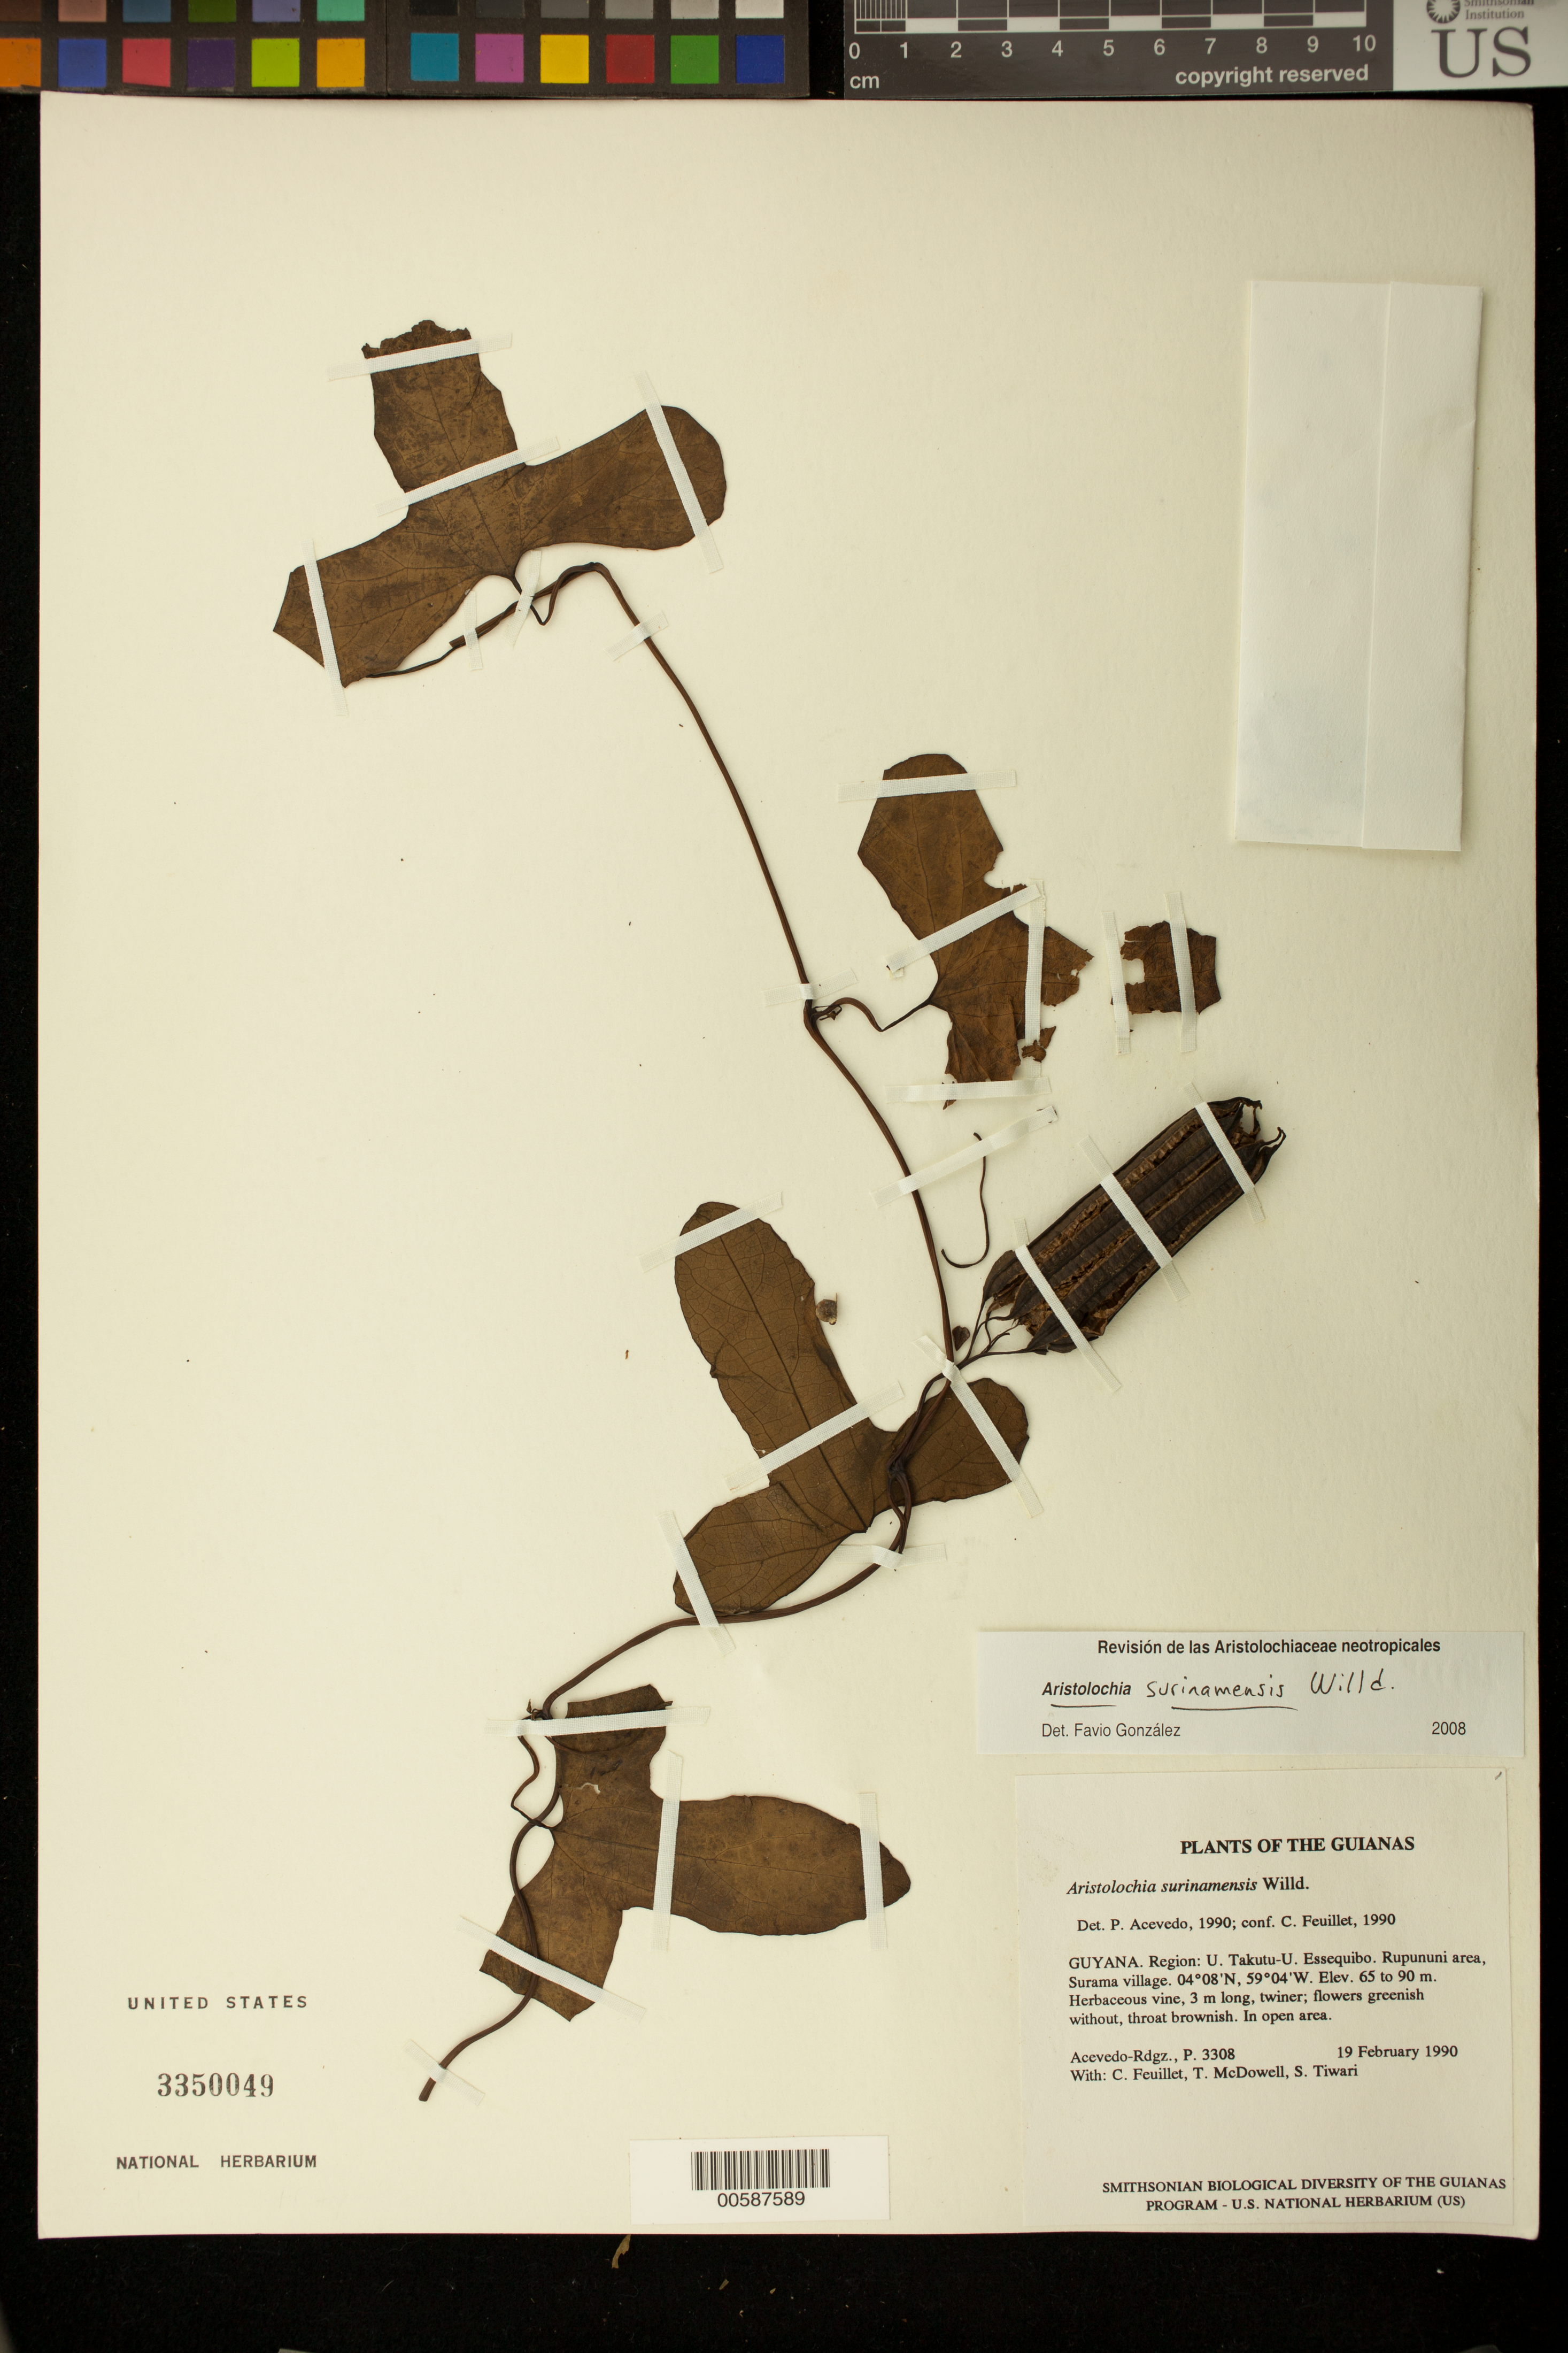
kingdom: Plantae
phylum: Tracheophyta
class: Magnoliopsida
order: Piperales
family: Aristolochiaceae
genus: Aristolochia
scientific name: Aristolochia surinamensis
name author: Willd.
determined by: Acevedo-Rodríguez, P., (BOT), Smithsonian Institution - National Museum of Natural History (UNITED STATES)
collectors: P. Acevedo-Rodr., C. Feuillet, T. McDowell & S. Tiwari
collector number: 3308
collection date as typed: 19 Feb 1990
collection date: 1990-02-19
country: Guyana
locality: U. Takutu - U. Essequibo. Rupununi area, Surama village.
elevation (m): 65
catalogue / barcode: US 3350049